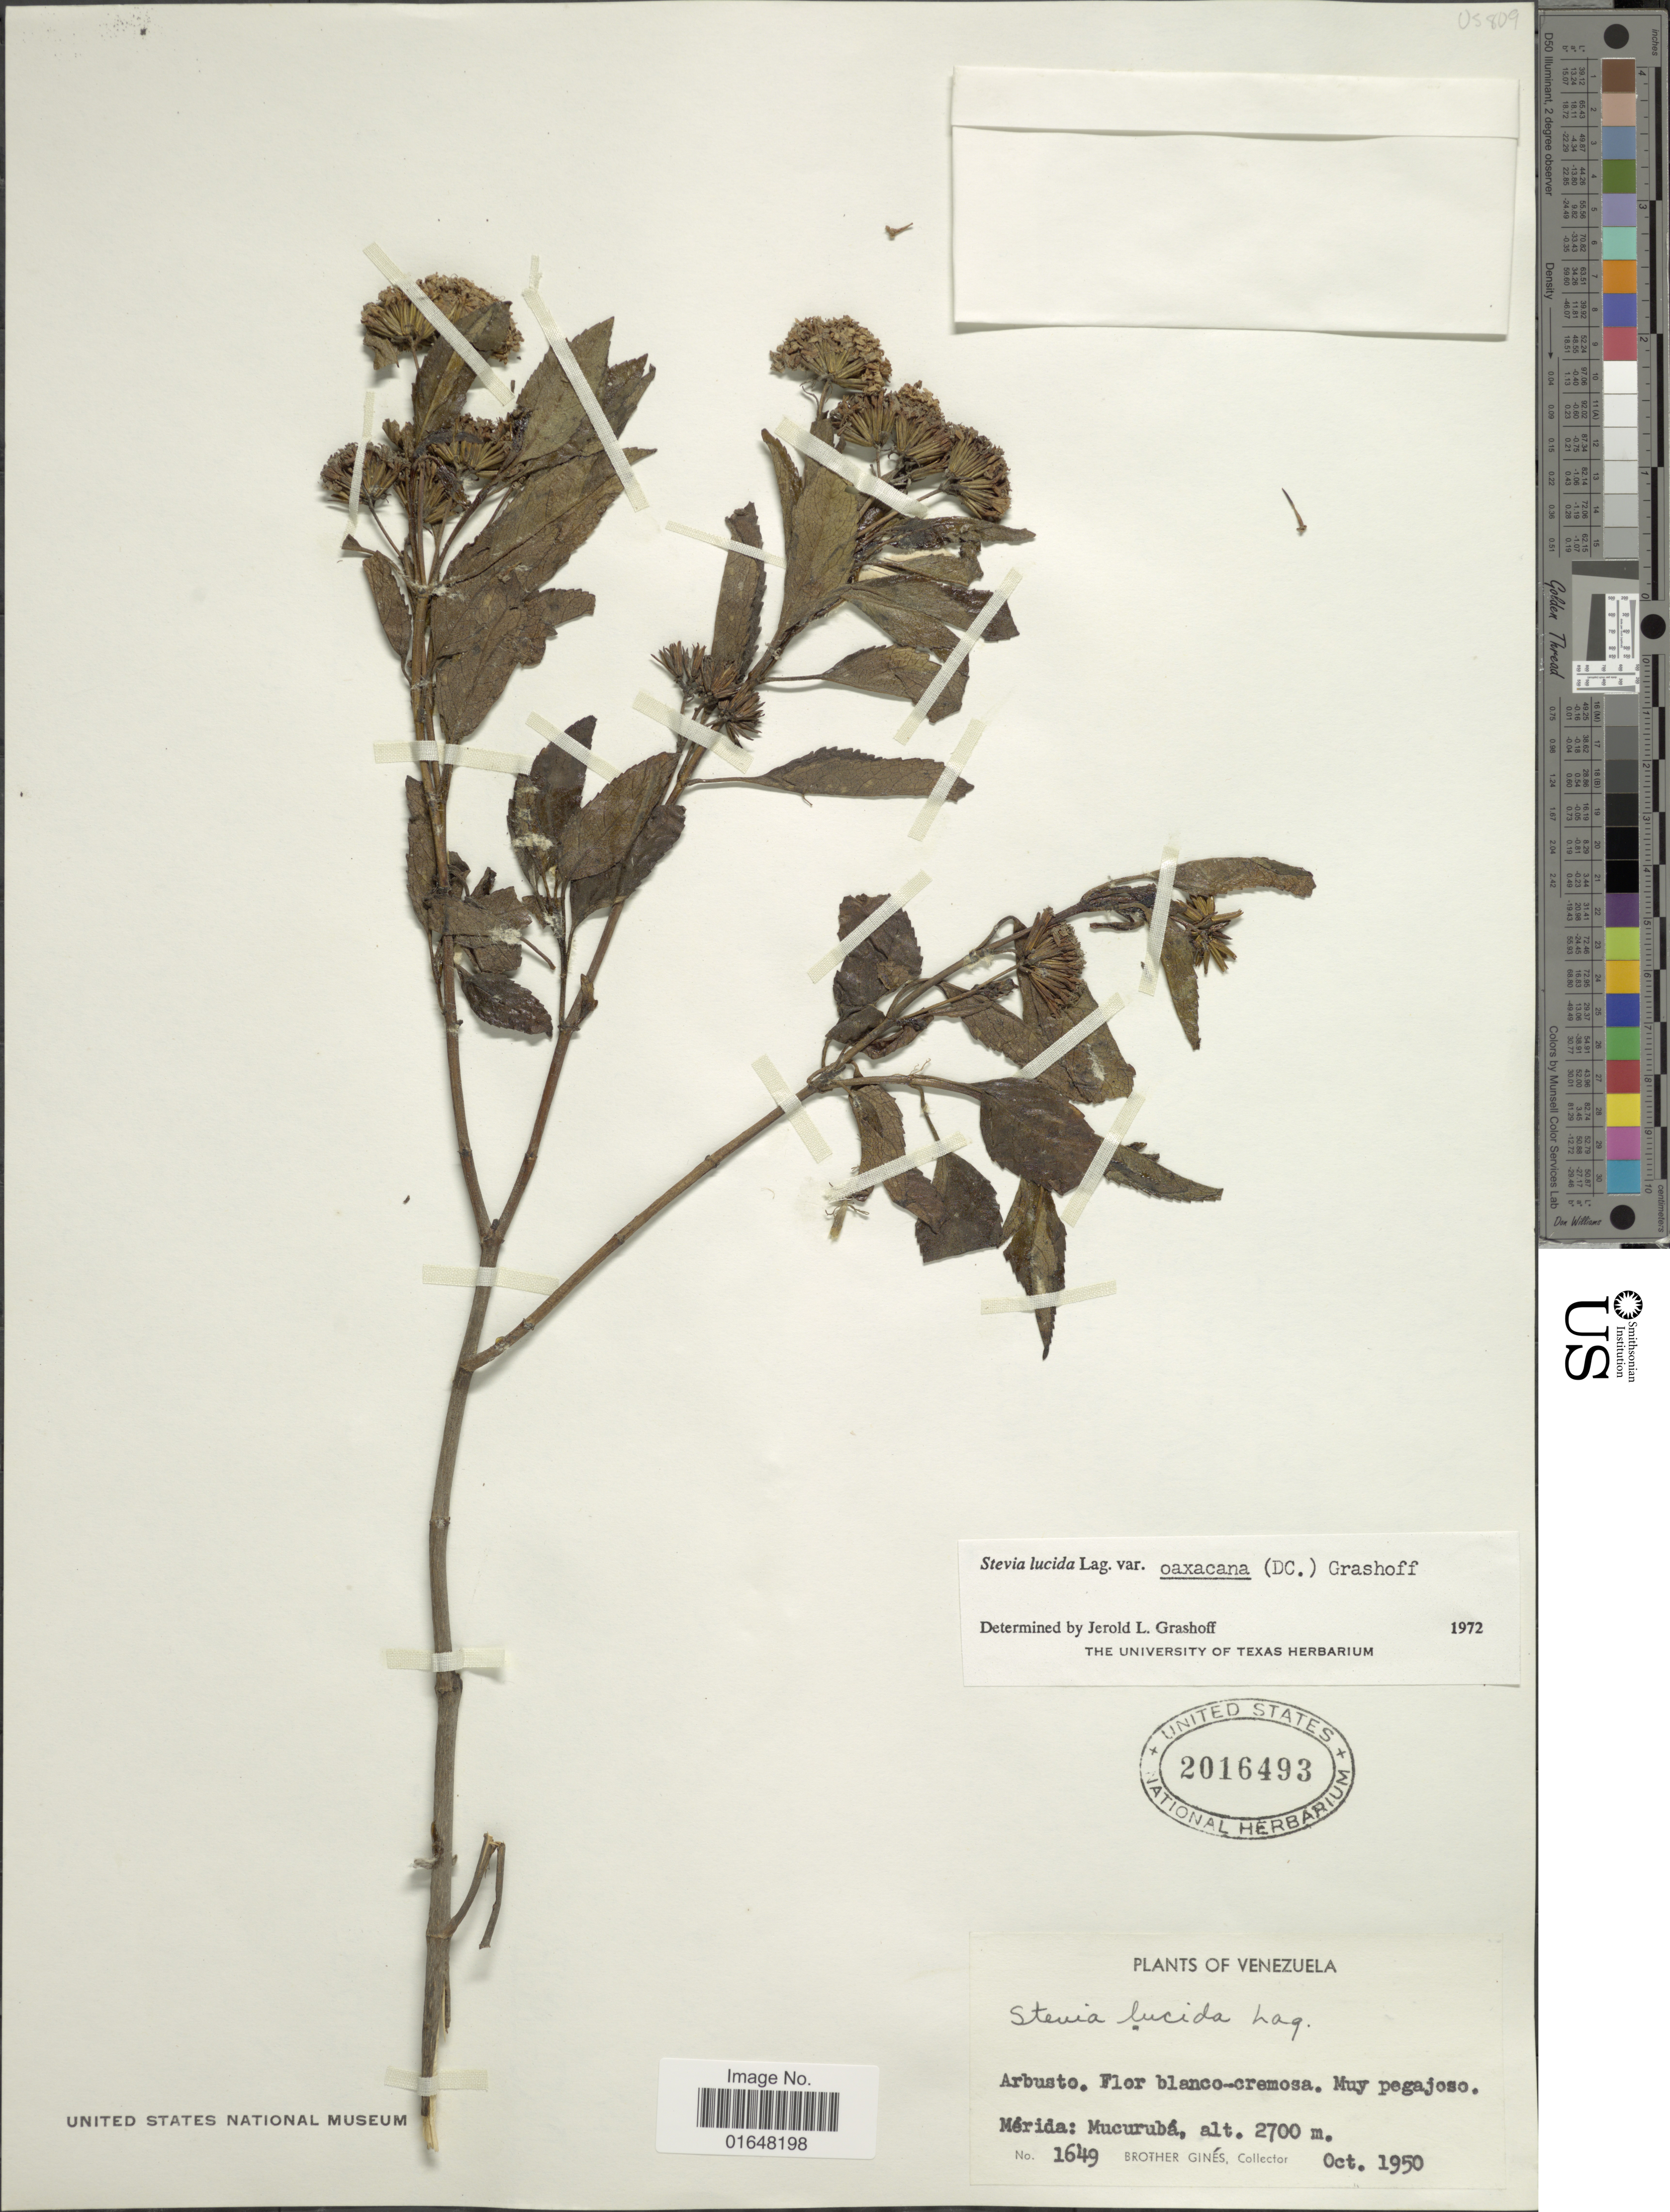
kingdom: Plantae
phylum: Tracheophyta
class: Magnoliopsida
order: Asterales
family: Asteraceae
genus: Stevia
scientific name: Stevia lucida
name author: Lag.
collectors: Bro. Gines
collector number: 1649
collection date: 1950-10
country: Venezuela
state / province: Miranda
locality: Mucuruba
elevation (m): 2700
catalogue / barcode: US 2016493